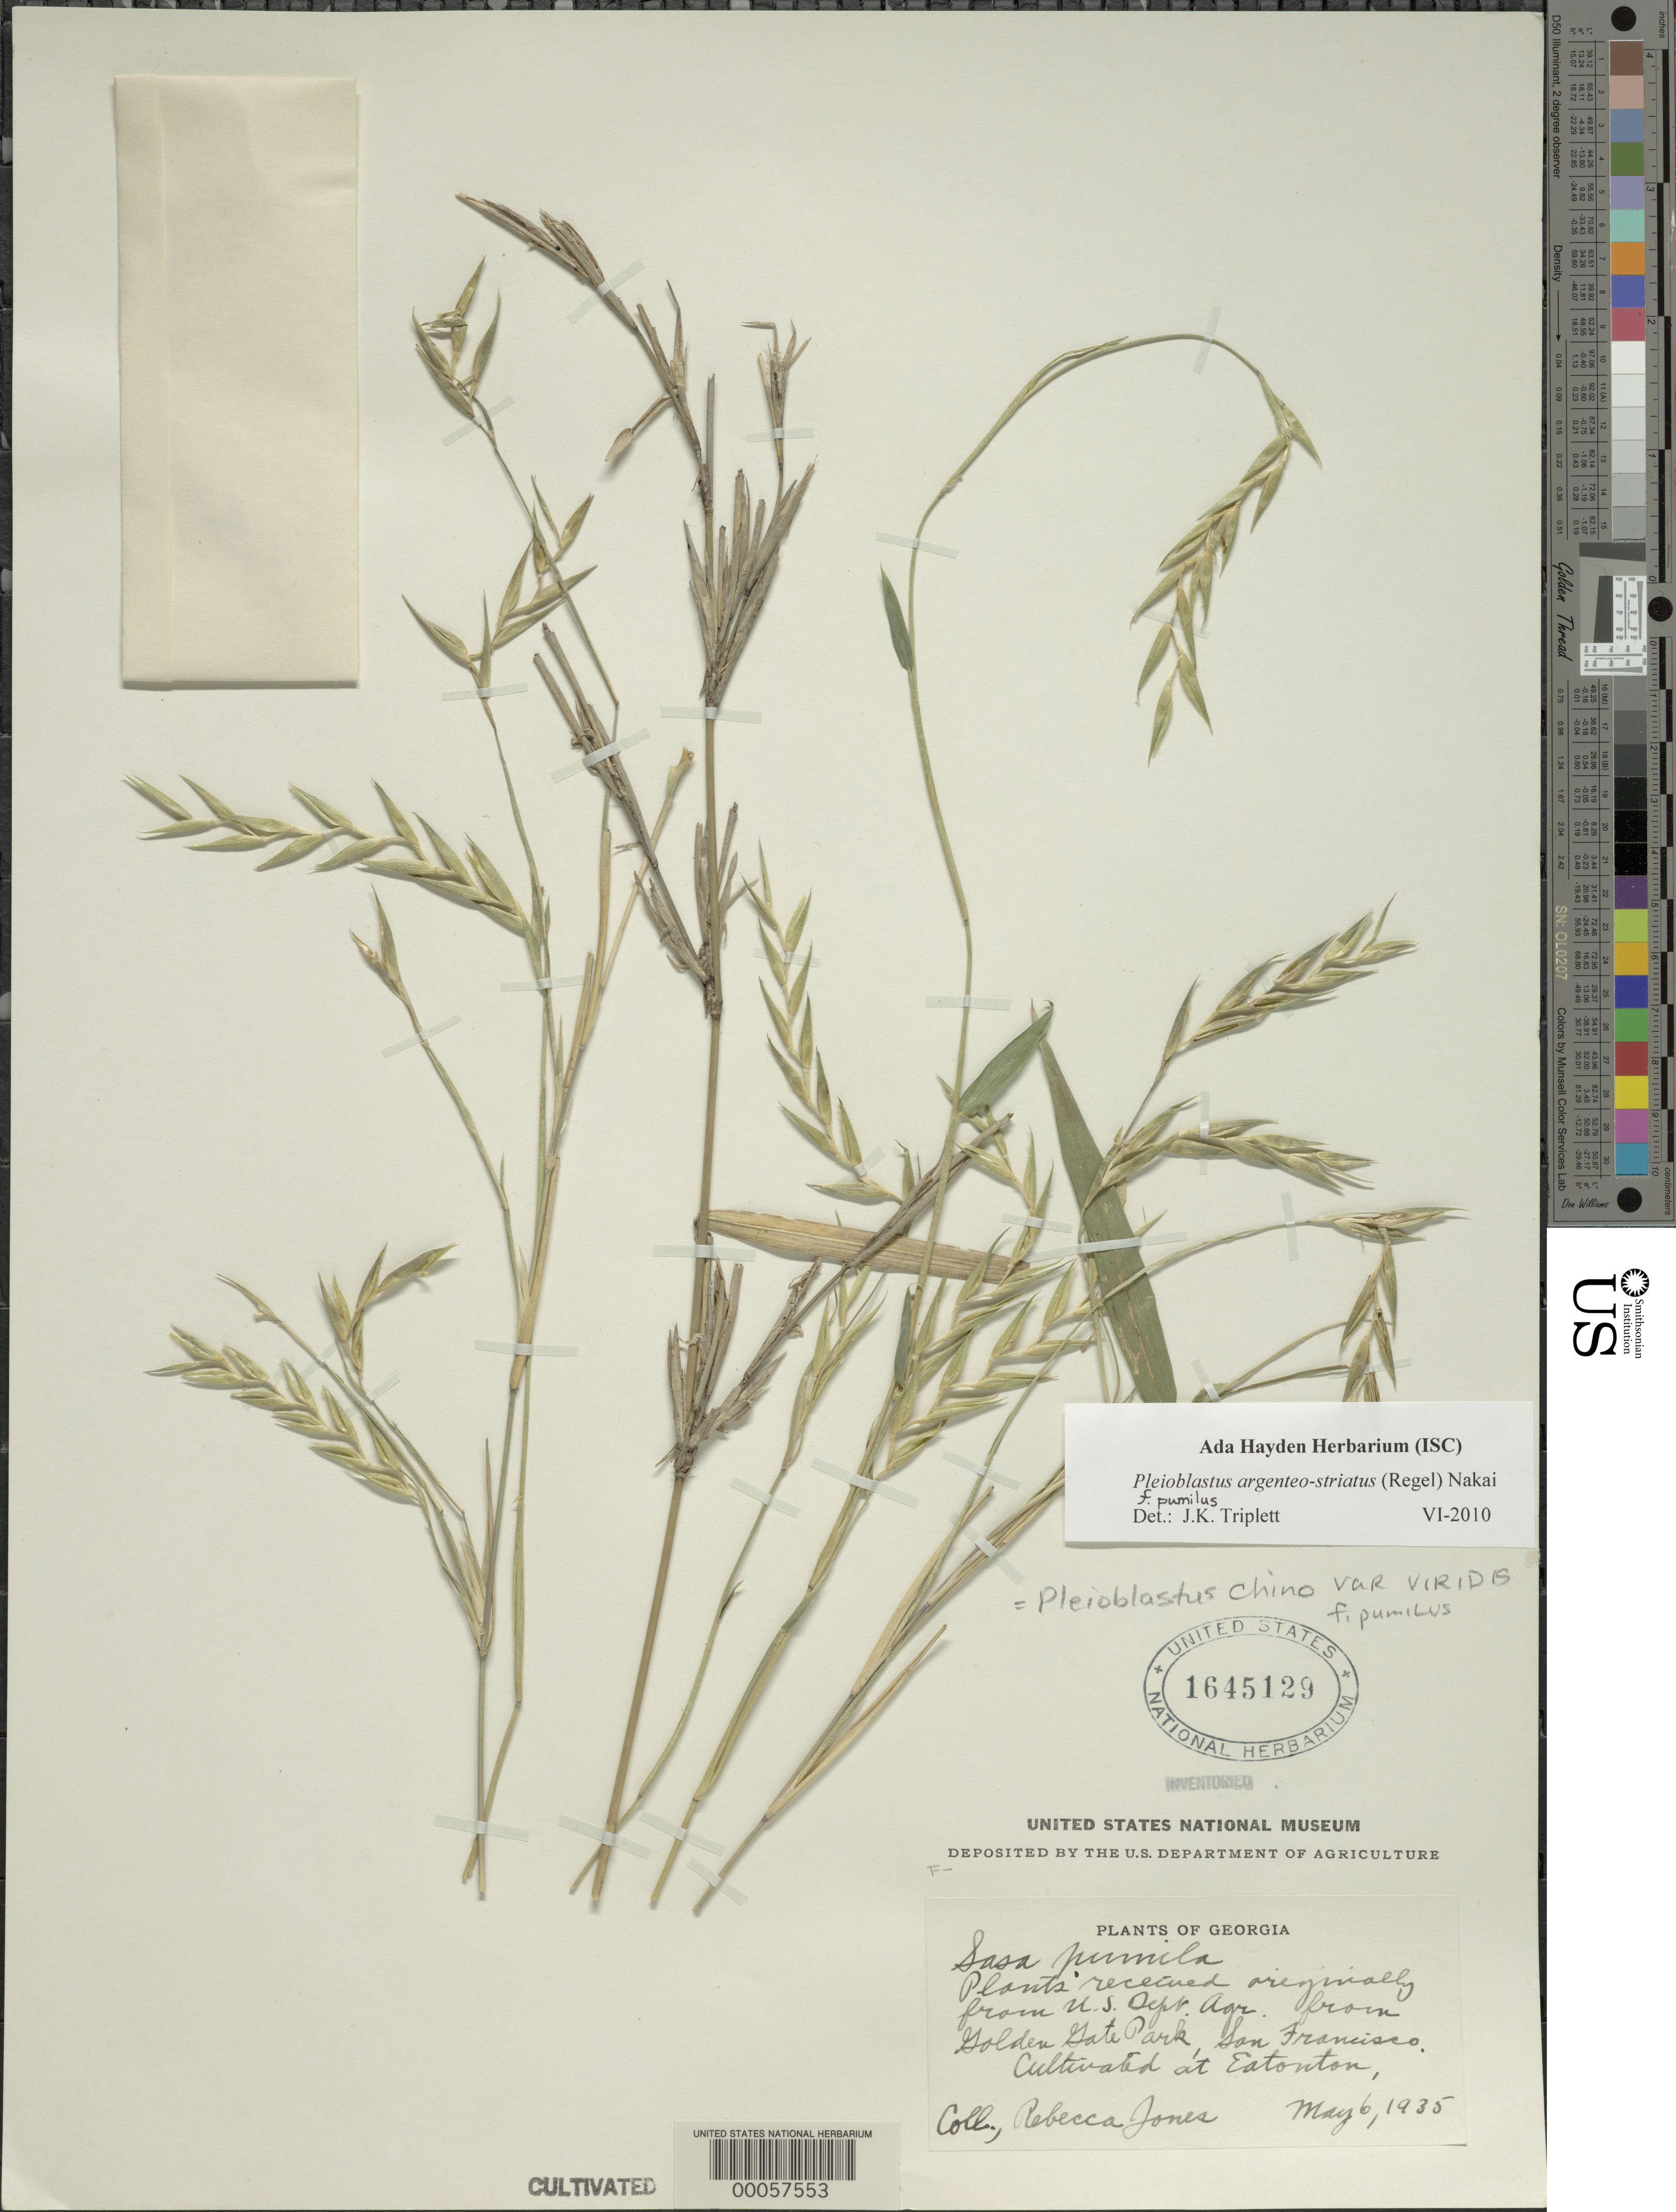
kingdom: Plantae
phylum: Tracheophyta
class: Liliopsida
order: Poales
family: Poaceae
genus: Pleioblastus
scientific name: Pleioblastus argenteostriatus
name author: (Regel) Nakai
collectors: R. Jones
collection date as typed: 06 May 1935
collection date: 1935-05-06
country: United States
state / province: Georgia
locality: Eatonton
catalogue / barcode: US 1645129